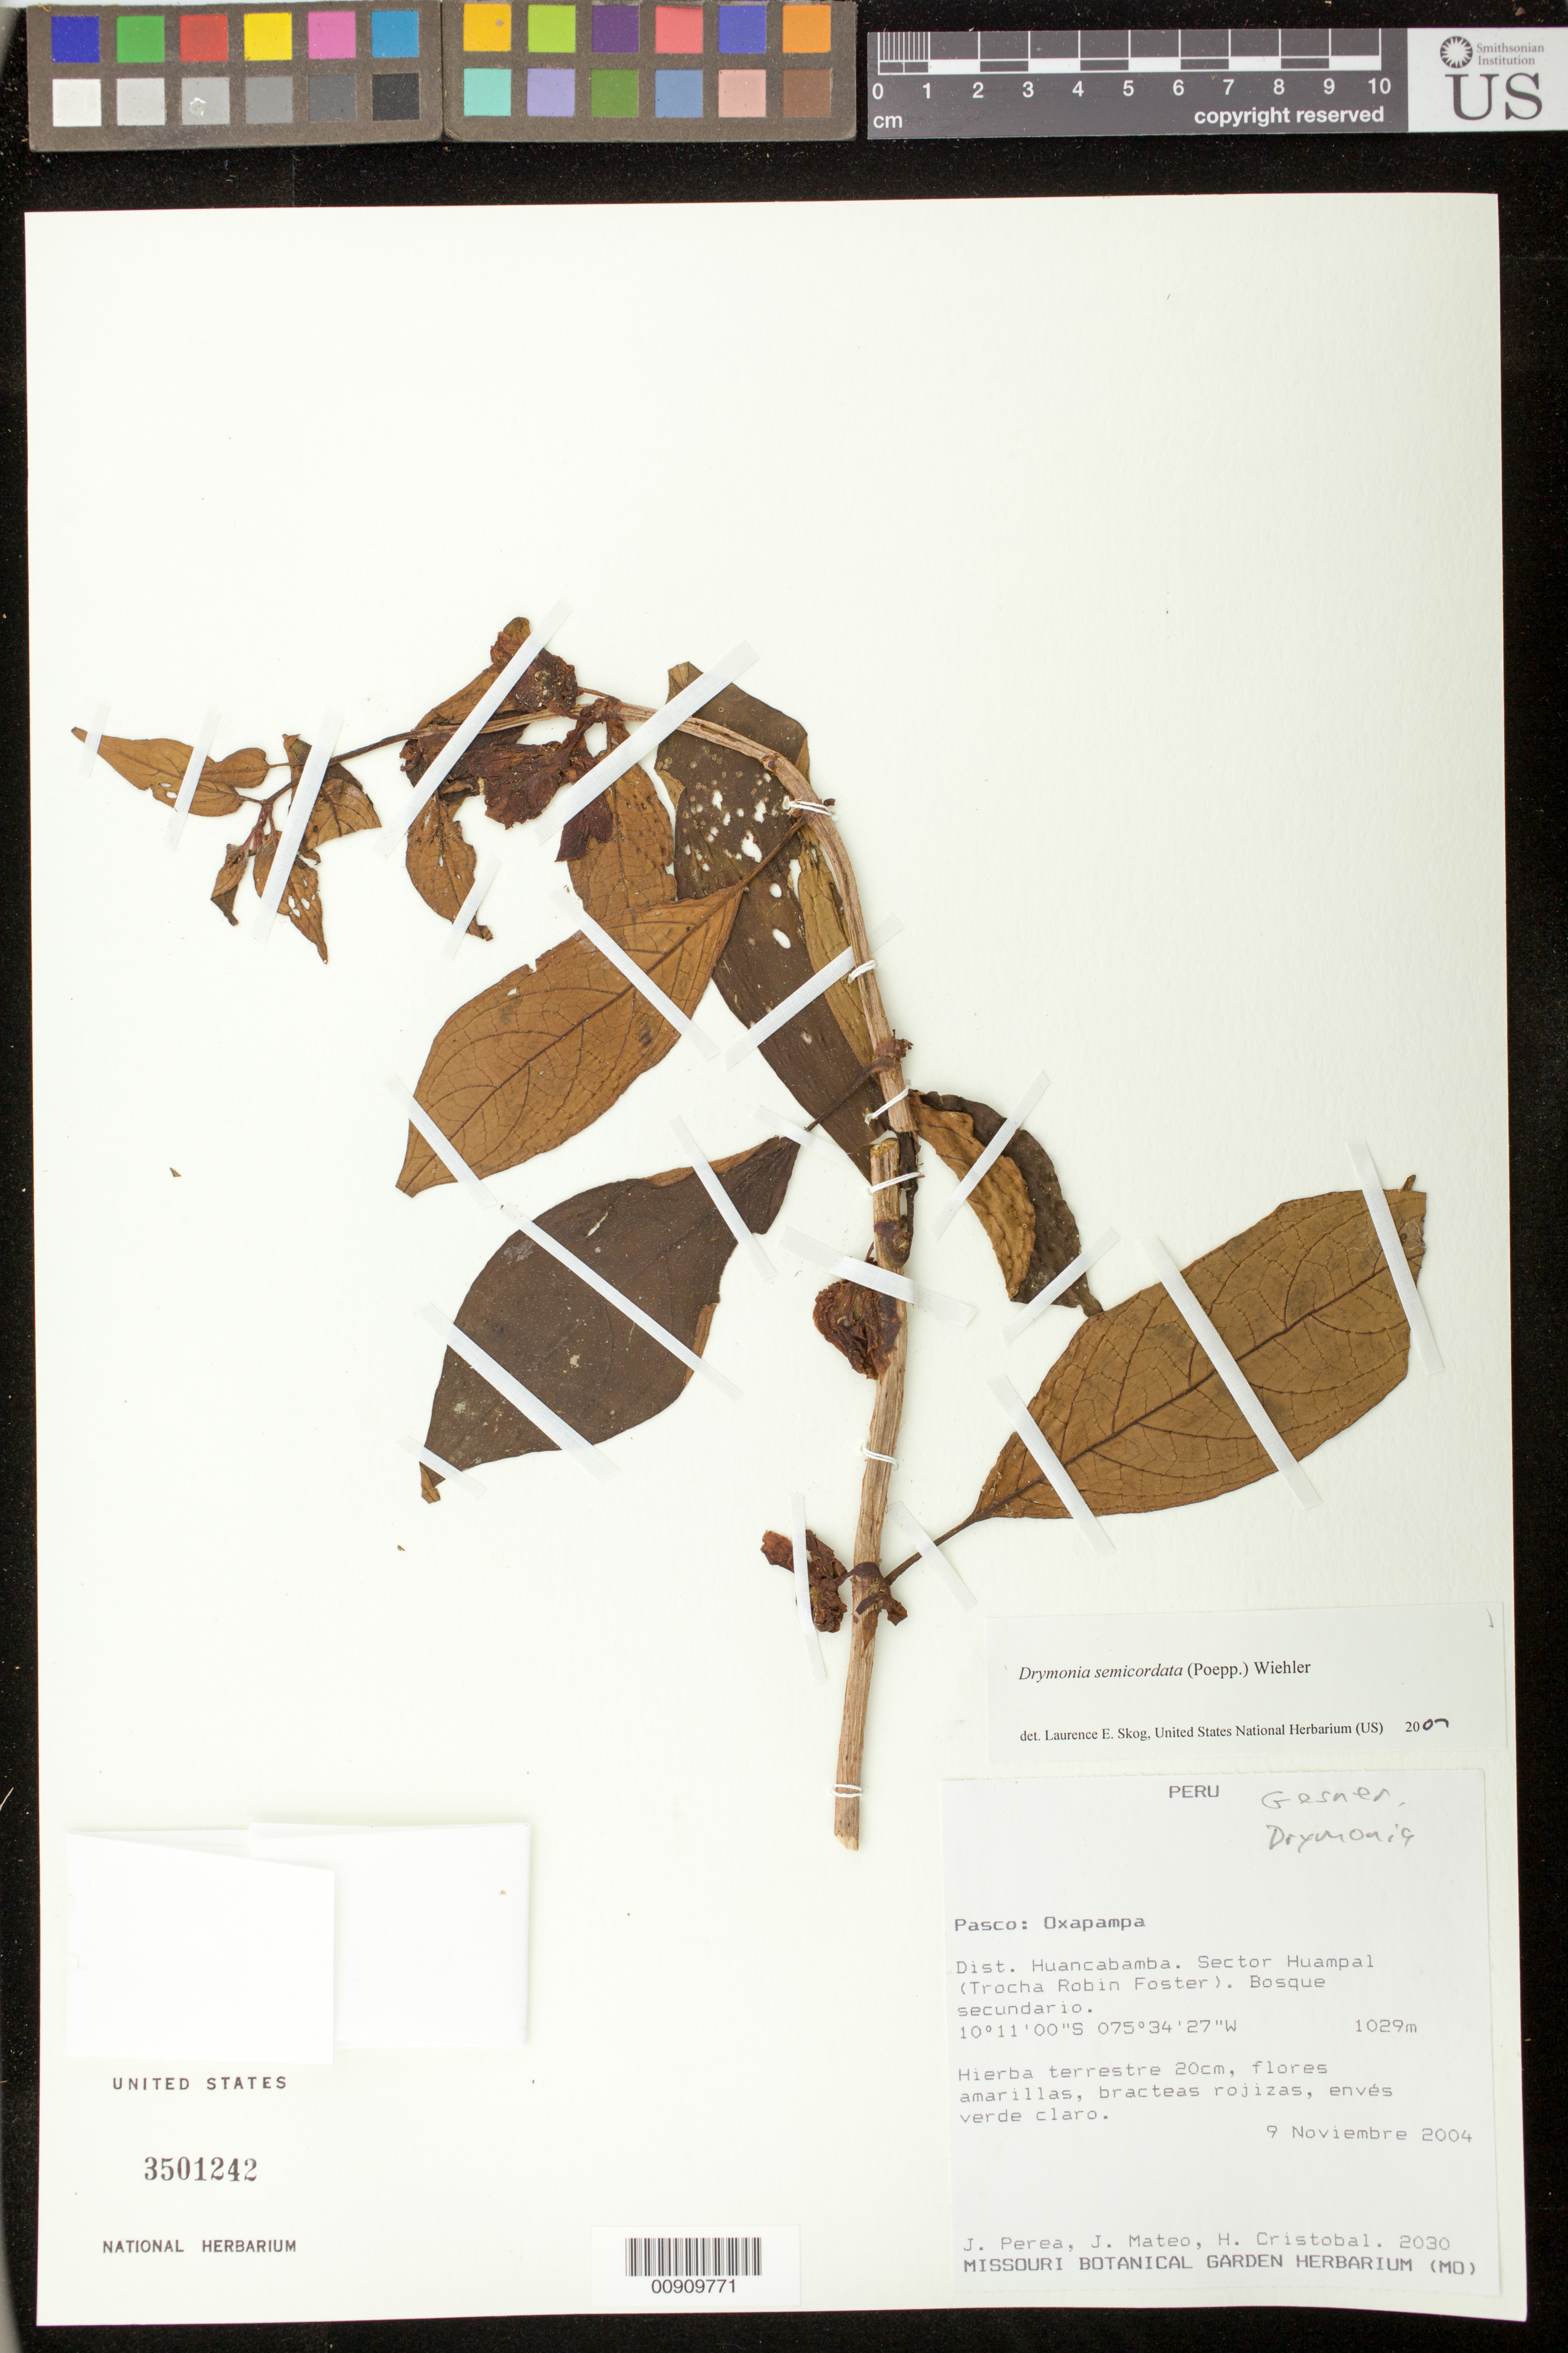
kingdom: Plantae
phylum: Tracheophyta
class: Magnoliopsida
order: Lamiales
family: Gesneriaceae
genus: Drymonia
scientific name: Drymonia semicordata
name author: (Poepp.) Wiehler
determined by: Skog, Laurence E.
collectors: J. Perea, J. Mateo & H. Cristobal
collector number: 2030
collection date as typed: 09 Nov 2004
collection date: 2004-11-09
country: Peru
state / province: Pasco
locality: Pasco: Oxapampa. Dist. Huancabamba, Sector Huampal (Trocha Robin Foster)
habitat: Bosque secundario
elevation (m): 1029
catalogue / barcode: US 3501242